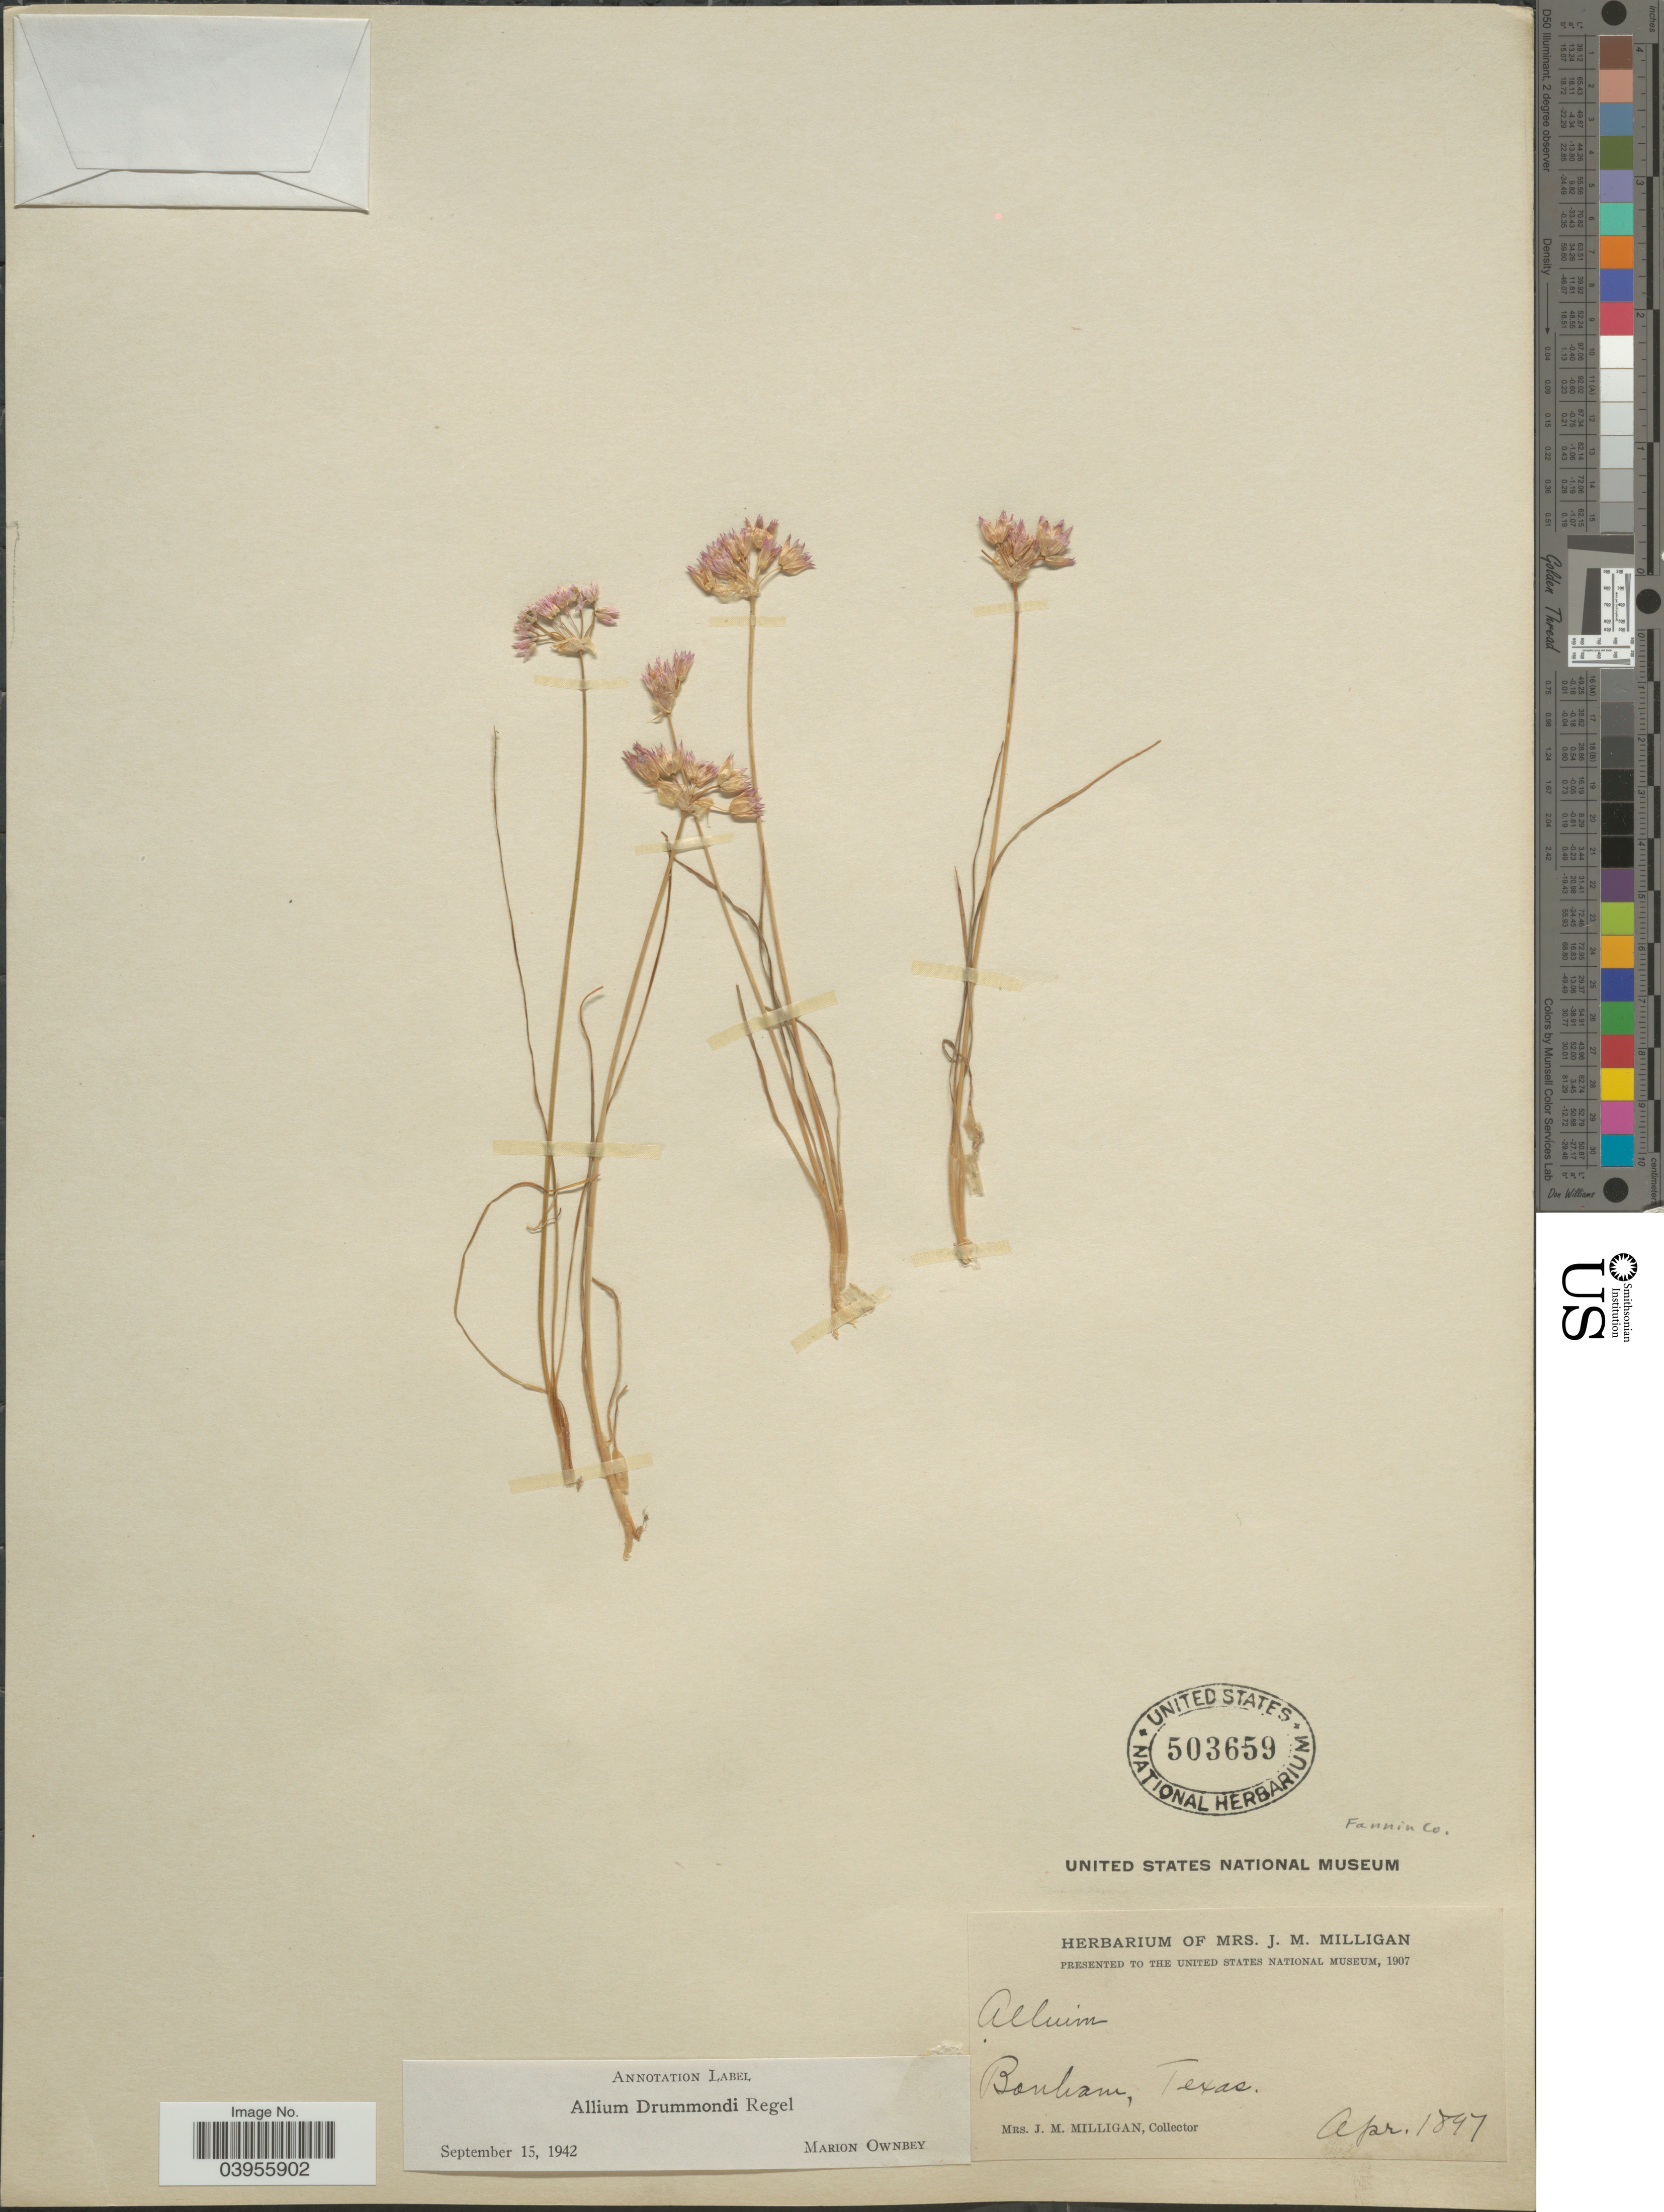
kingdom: Plantae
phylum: Tracheophyta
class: Liliopsida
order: Asparagales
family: Amaryllidaceae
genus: Allium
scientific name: Allium drummondii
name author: Regel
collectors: J. Milligan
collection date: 1897-04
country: United States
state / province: Texas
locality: Bonham. Fannin Co.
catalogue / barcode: US 503659